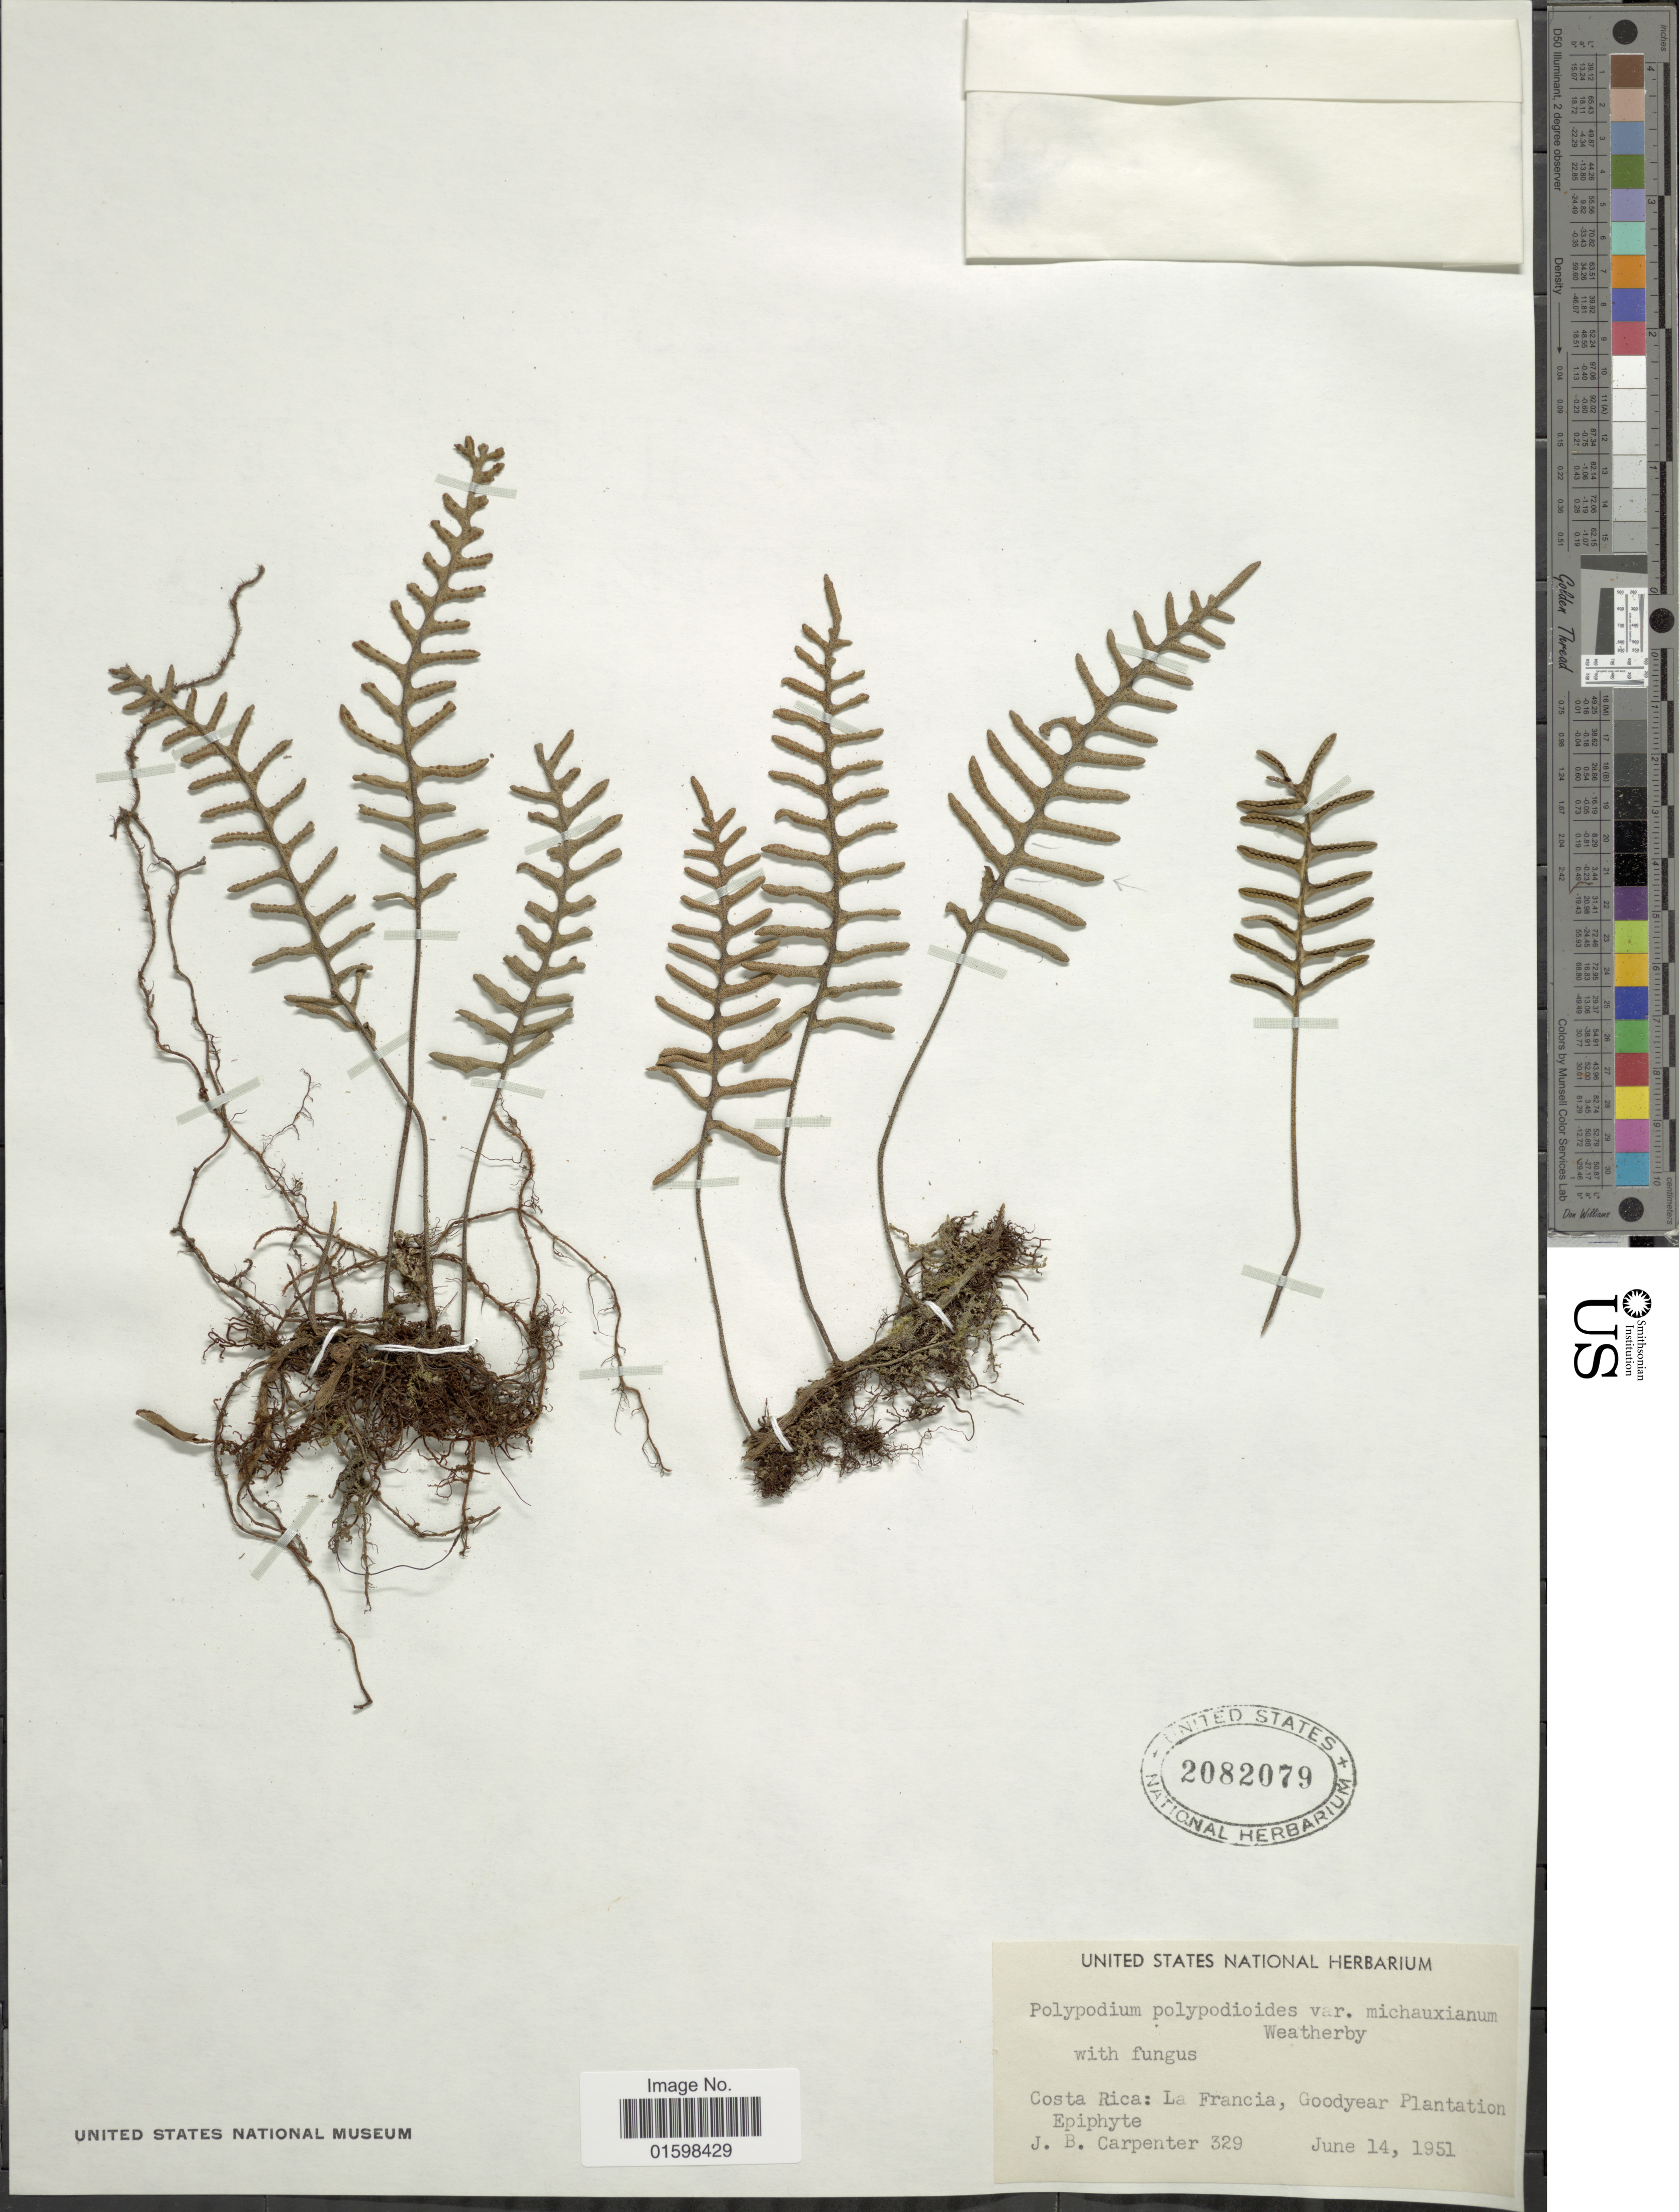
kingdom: Plantae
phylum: Tracheophyta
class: Polypodiopsida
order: Polypodiales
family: Polypodiaceae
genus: Pleopeltis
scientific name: Pleopeltis polypodioides var. michauxiana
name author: (Weath.) E.G. Andrews & Windham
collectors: J. Carpenter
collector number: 329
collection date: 1951-06-14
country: Costa Rica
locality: Costa Rica: La Francia, Goodyear Plantation Epiphyte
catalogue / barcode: US 2082079